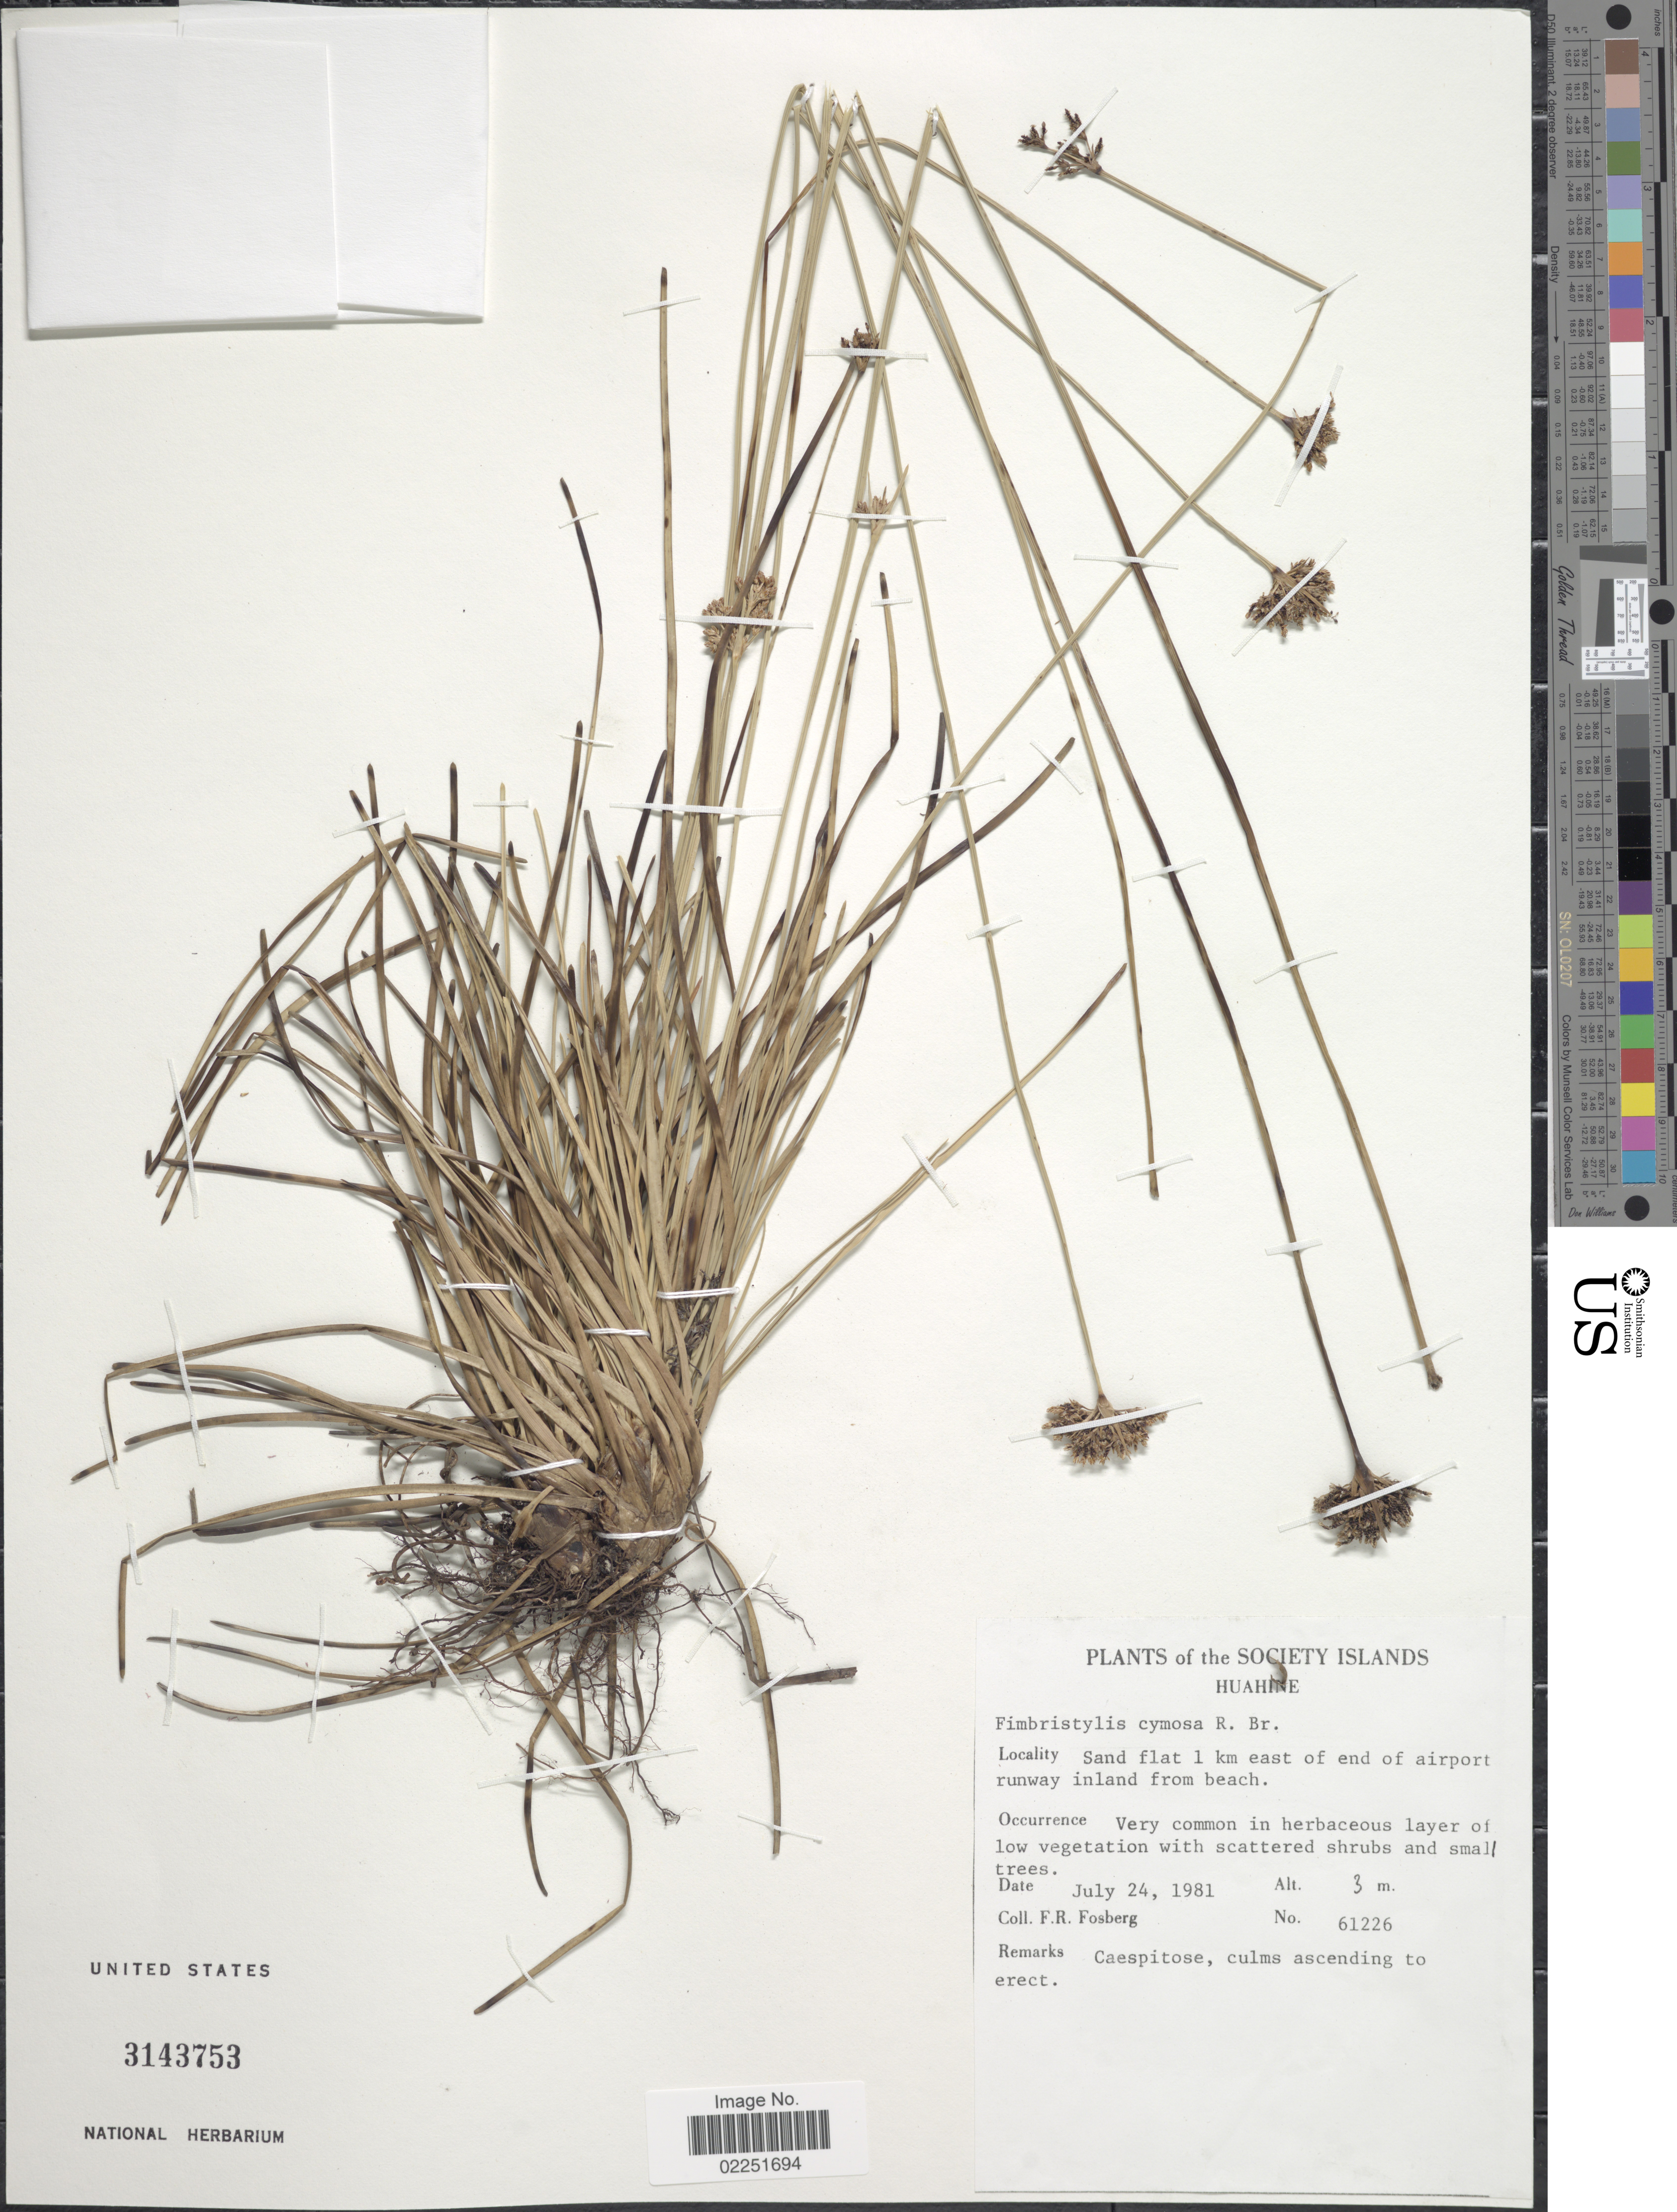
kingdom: Plantae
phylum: Tracheophyta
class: Liliopsida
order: Poales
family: Cyperaceae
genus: Fimbristylis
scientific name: Fimbristylis cymosa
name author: R. Br.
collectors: F. R. Fosberg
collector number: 61226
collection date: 1981-07-24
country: French Polynesia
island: Huahine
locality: Society Islands, Huahine. Sand flat 1 km east of end of airport runway inland from beach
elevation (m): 3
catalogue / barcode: US 3143753